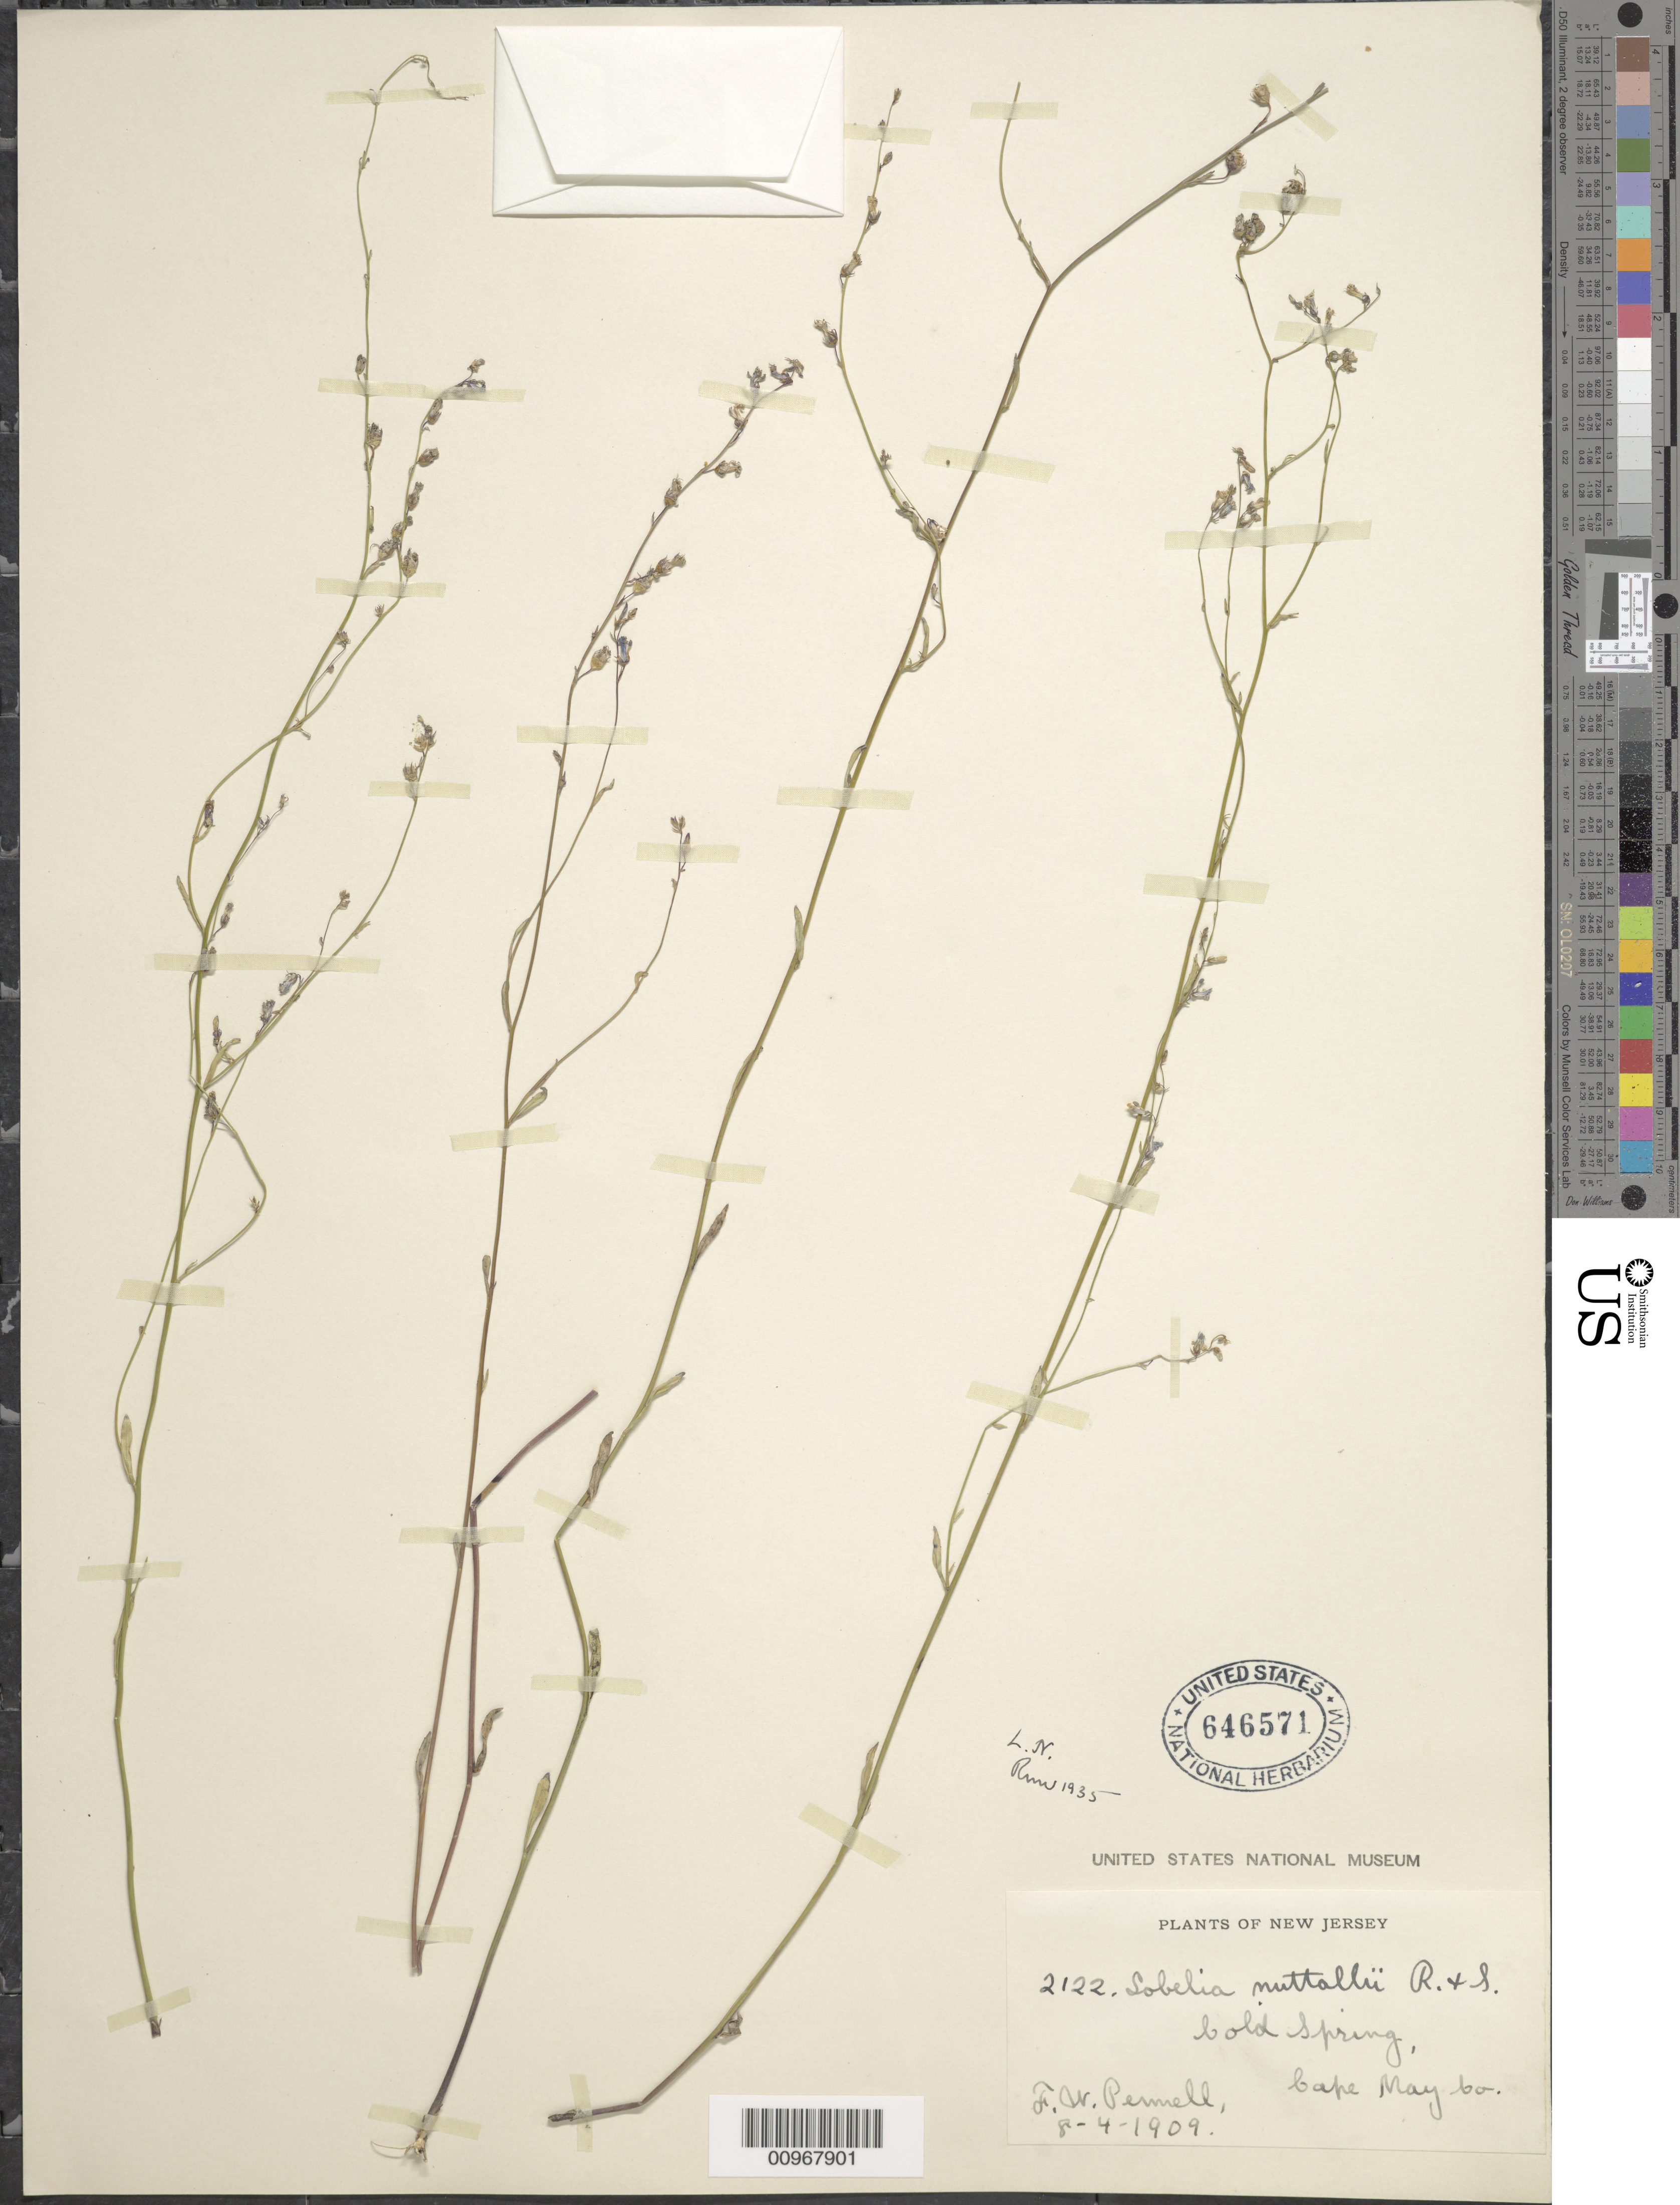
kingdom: Plantae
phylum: Tracheophyta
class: Magnoliopsida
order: Asterales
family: Campanulaceae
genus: Lobelia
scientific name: Lobelia nuttallii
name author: Schult.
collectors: F. W. Pennell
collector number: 2122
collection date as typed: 04 Aug 1909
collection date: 1909-08-04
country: United States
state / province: New Jersey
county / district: Cape May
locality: Cold springs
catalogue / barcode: US 646571